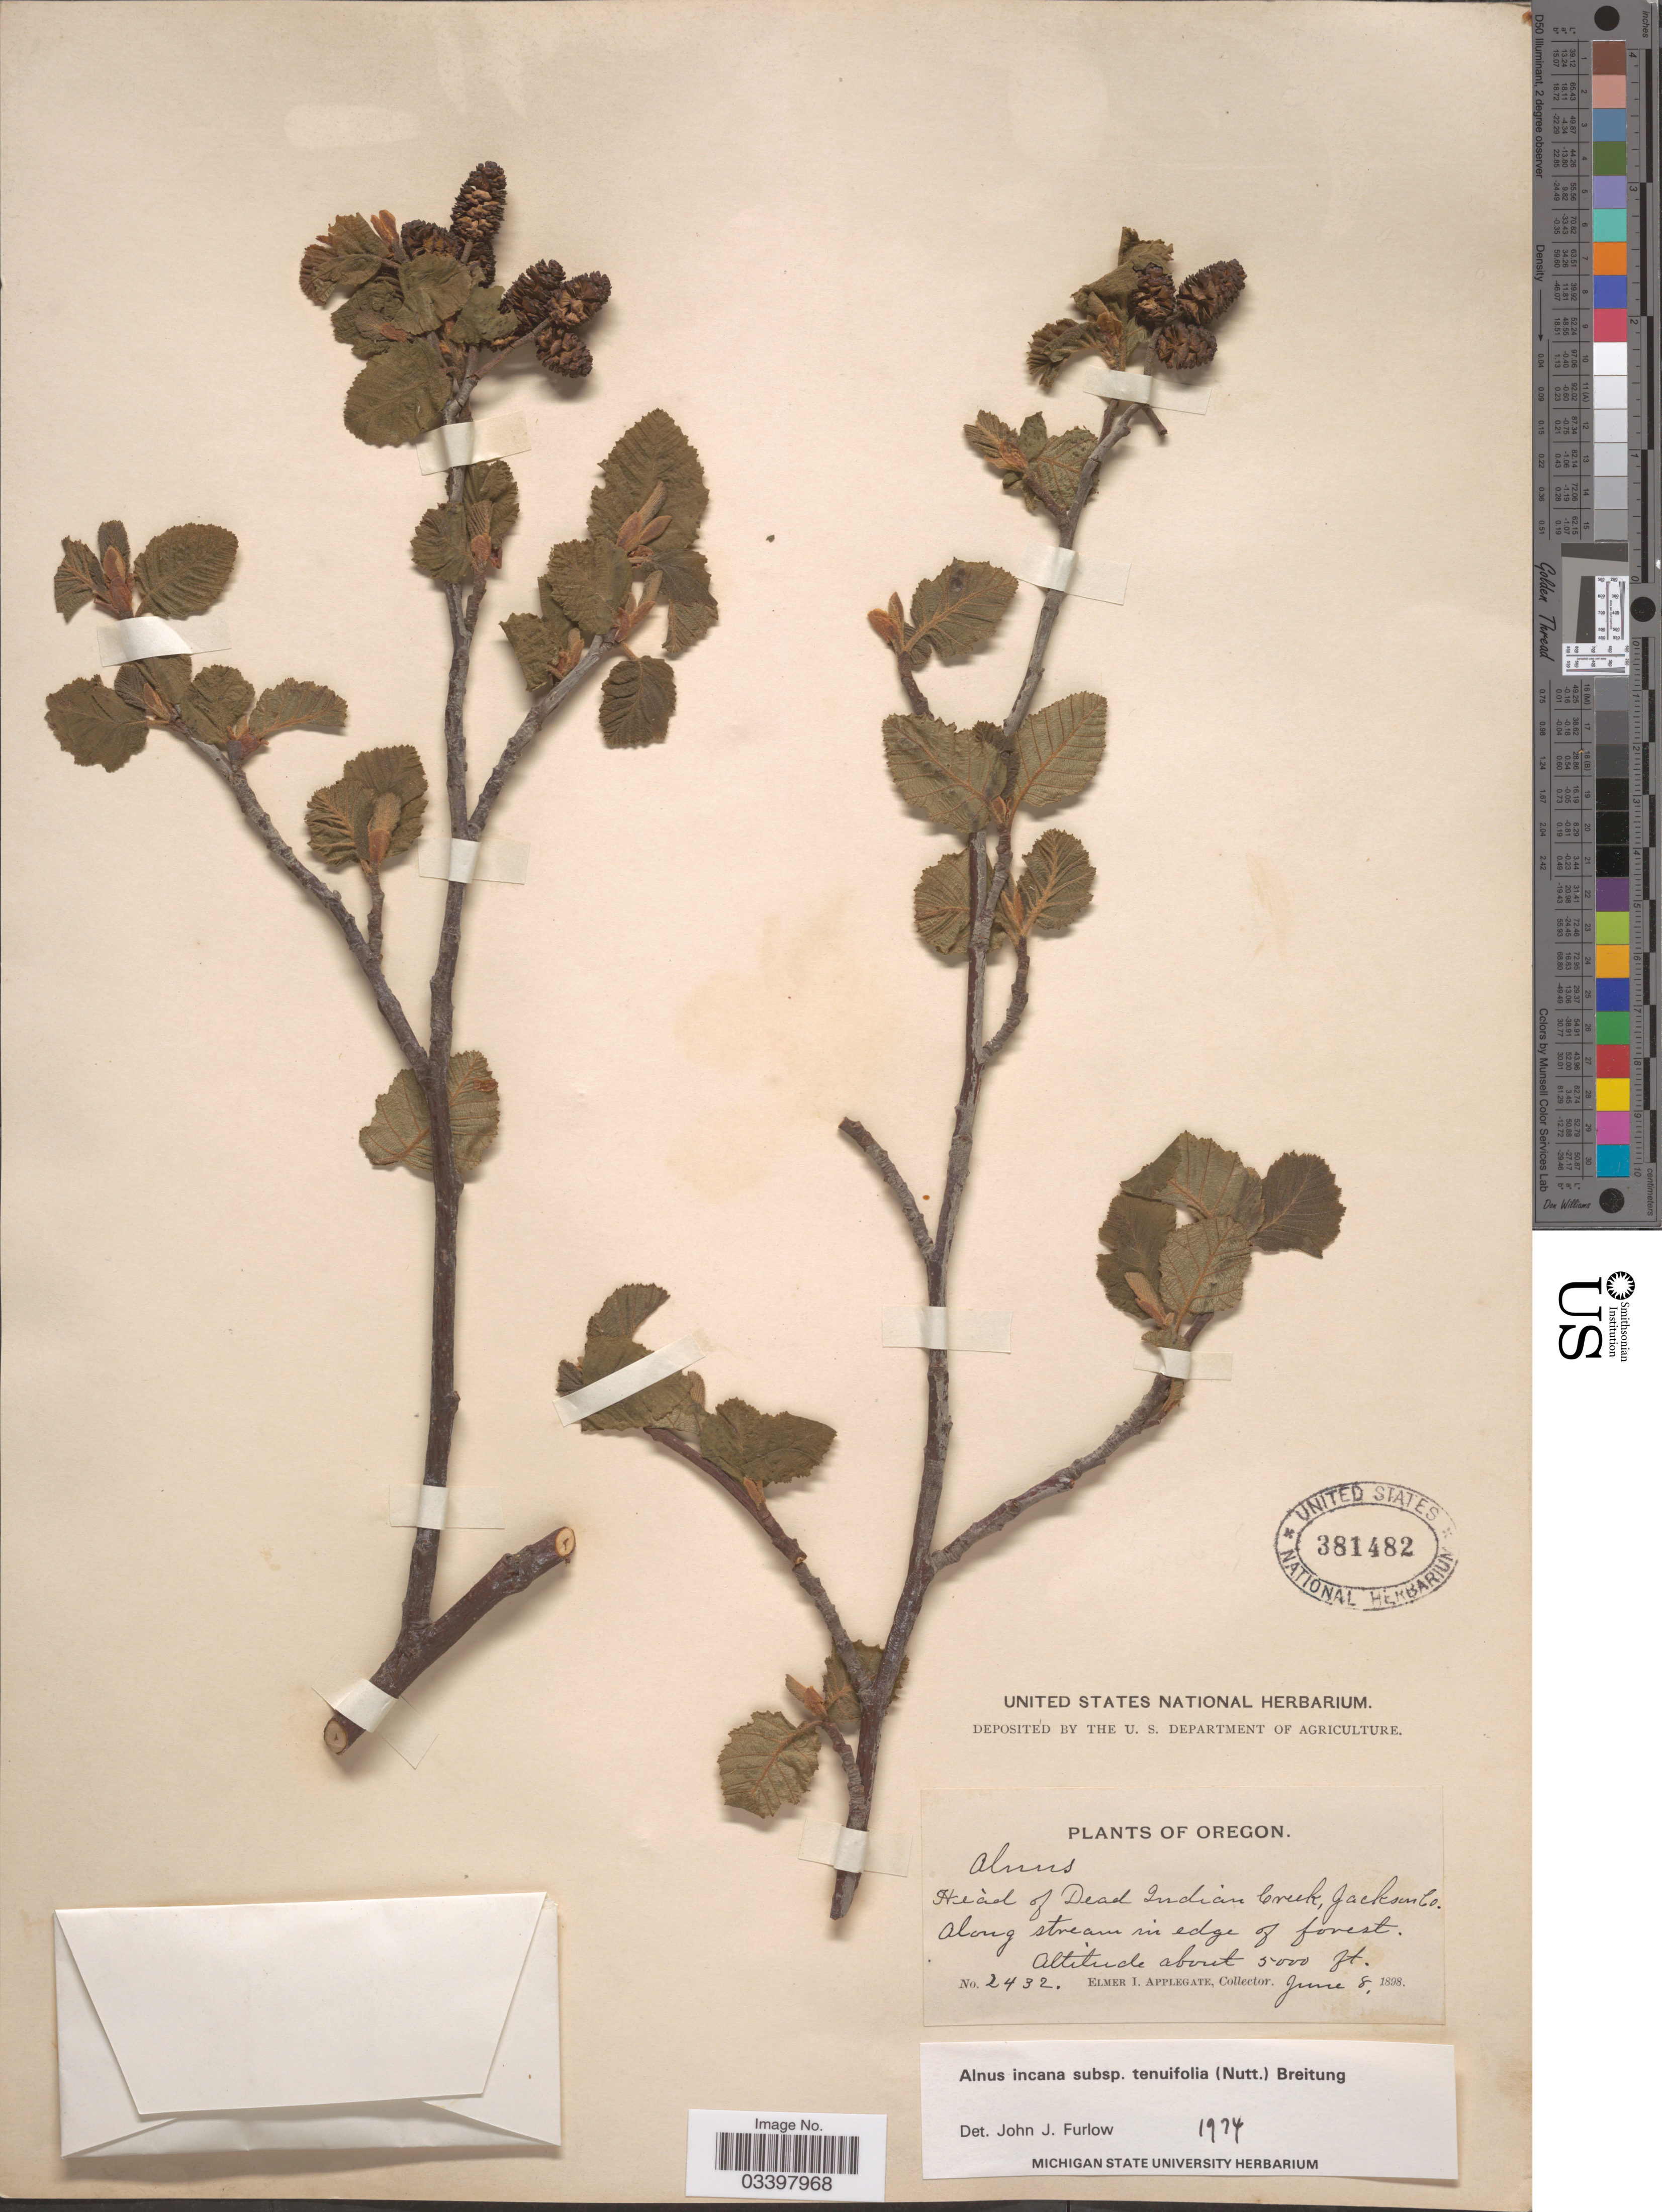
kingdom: Plantae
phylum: Tracheophyta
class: Magnoliopsida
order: Fagales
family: Betulaceae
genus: Alnus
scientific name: Alnus incana subsp. tenuifolia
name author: (Nutt.) Breitung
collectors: E. I. Applegate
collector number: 2432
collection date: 1898-06-08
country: United States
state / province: Oregon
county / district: Jackson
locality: Head of Dead Indian Creek, Jackson Co. Along stream in edge of forest.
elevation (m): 1524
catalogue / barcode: US 381482